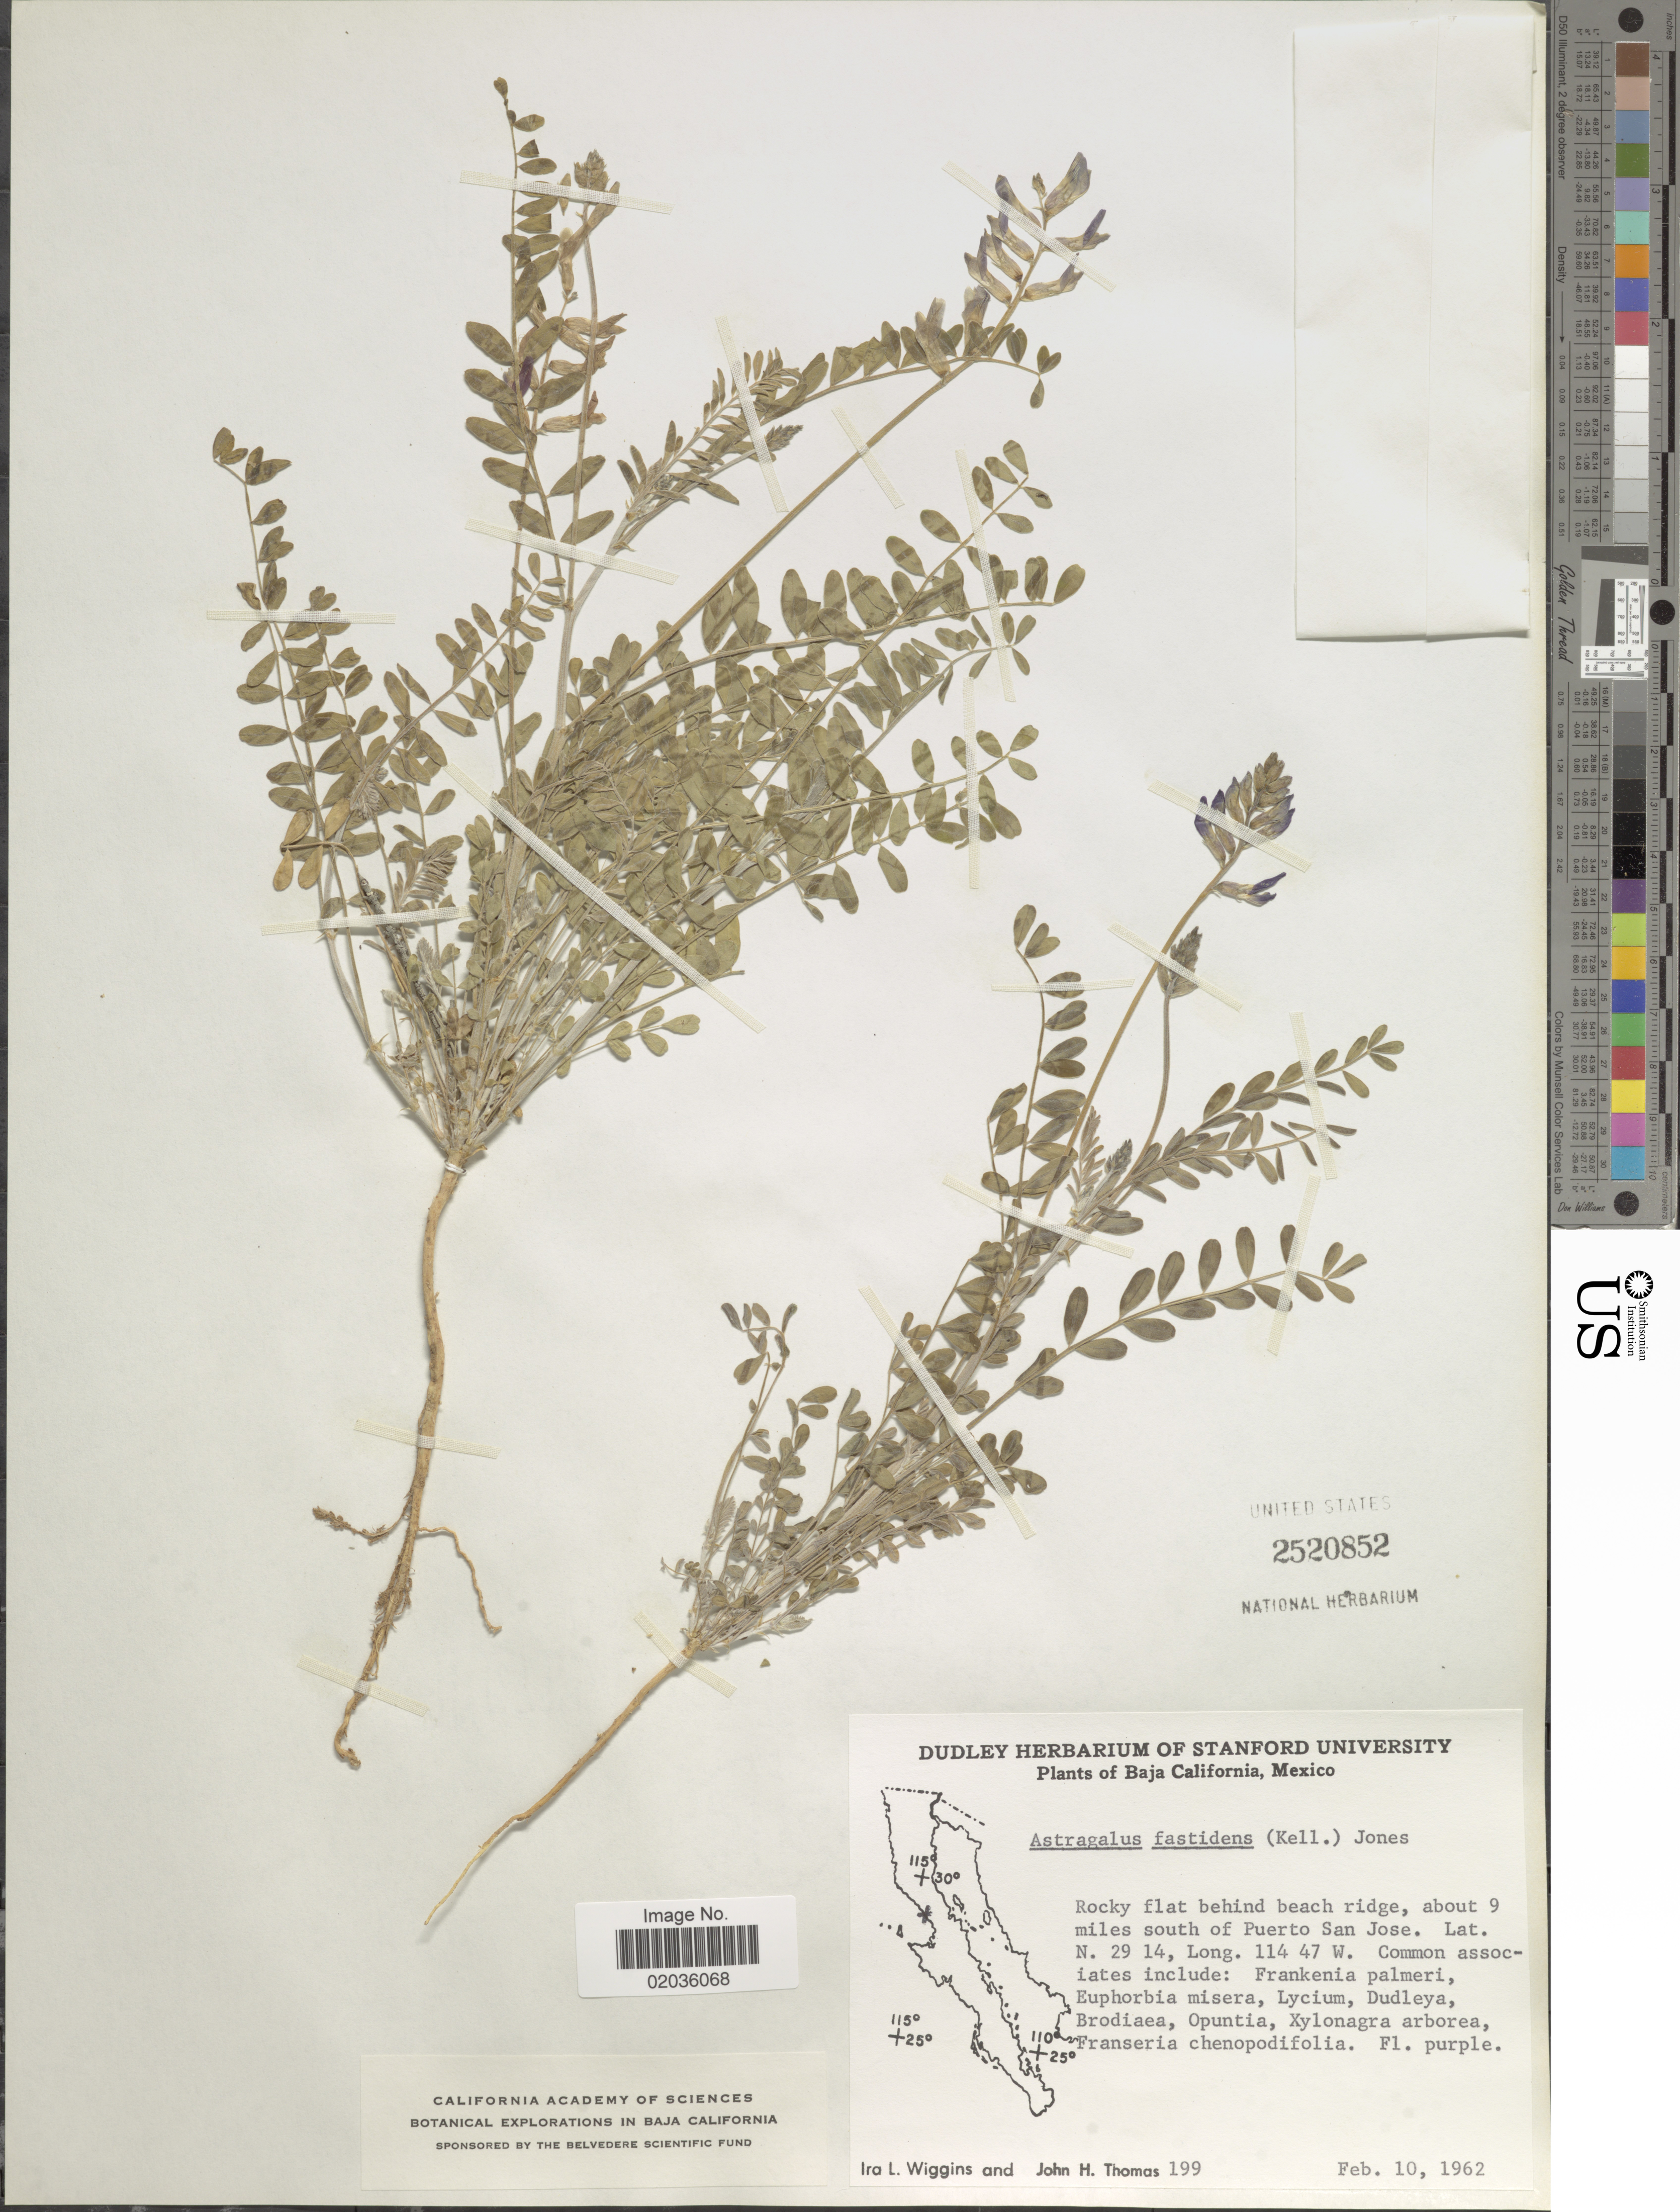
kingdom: Plantae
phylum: Tracheophyta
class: Magnoliopsida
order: Fabales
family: Fabaceae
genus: Astragalus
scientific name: Astragalus fastidiosus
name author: Greene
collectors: I. L. Wiggins & J. H. Thomas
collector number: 199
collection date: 1962-02-10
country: Mexico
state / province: Baja California Norte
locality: Baja California, Mexico. About 9 miles south of Puerto San Jose.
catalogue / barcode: US 2520852